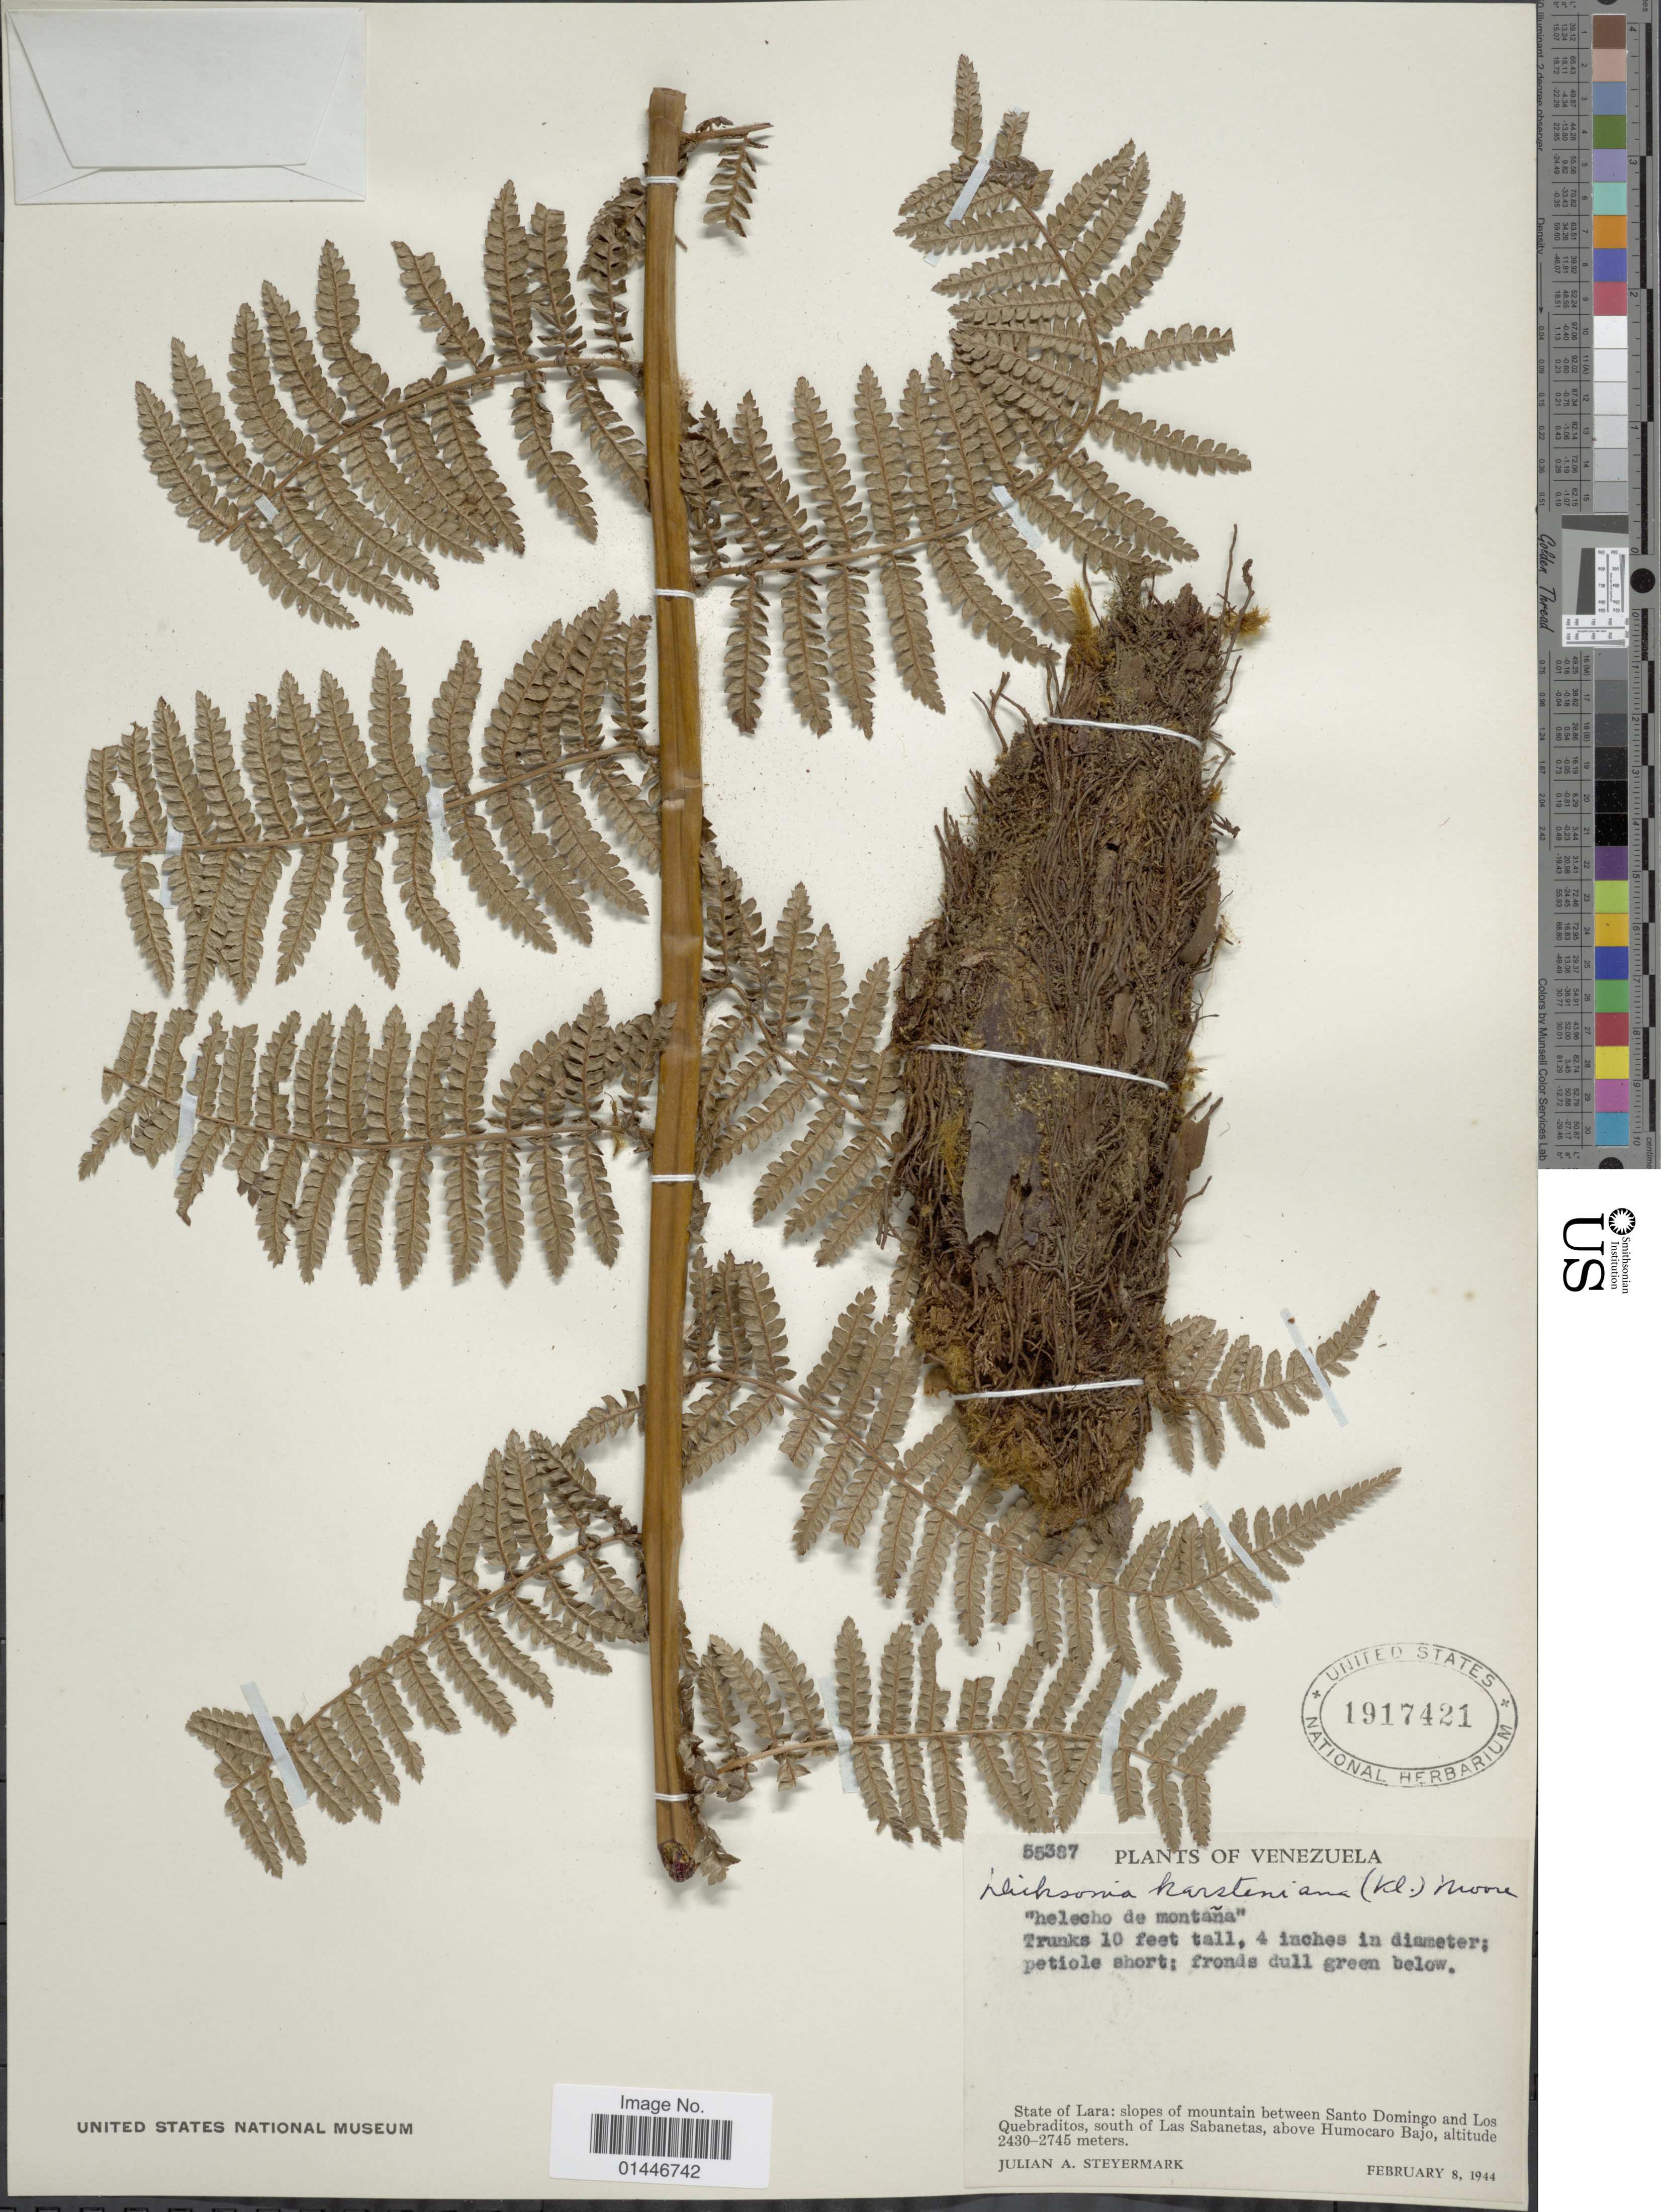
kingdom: Plantae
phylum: Tracheophyta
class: Polypodiopsida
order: Cyatheales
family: Dicksoniaceae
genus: Dicksonia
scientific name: Dicksonia karsteniana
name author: Klotzsch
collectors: J. Steyermark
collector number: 55387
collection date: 1944-02-08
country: Venezuela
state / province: Lara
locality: Slopes of mountain between Santo Domingo and Los Quebraditos, south of Las Sabanetas, above Humocaro Bajo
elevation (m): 2430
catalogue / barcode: US 1917421